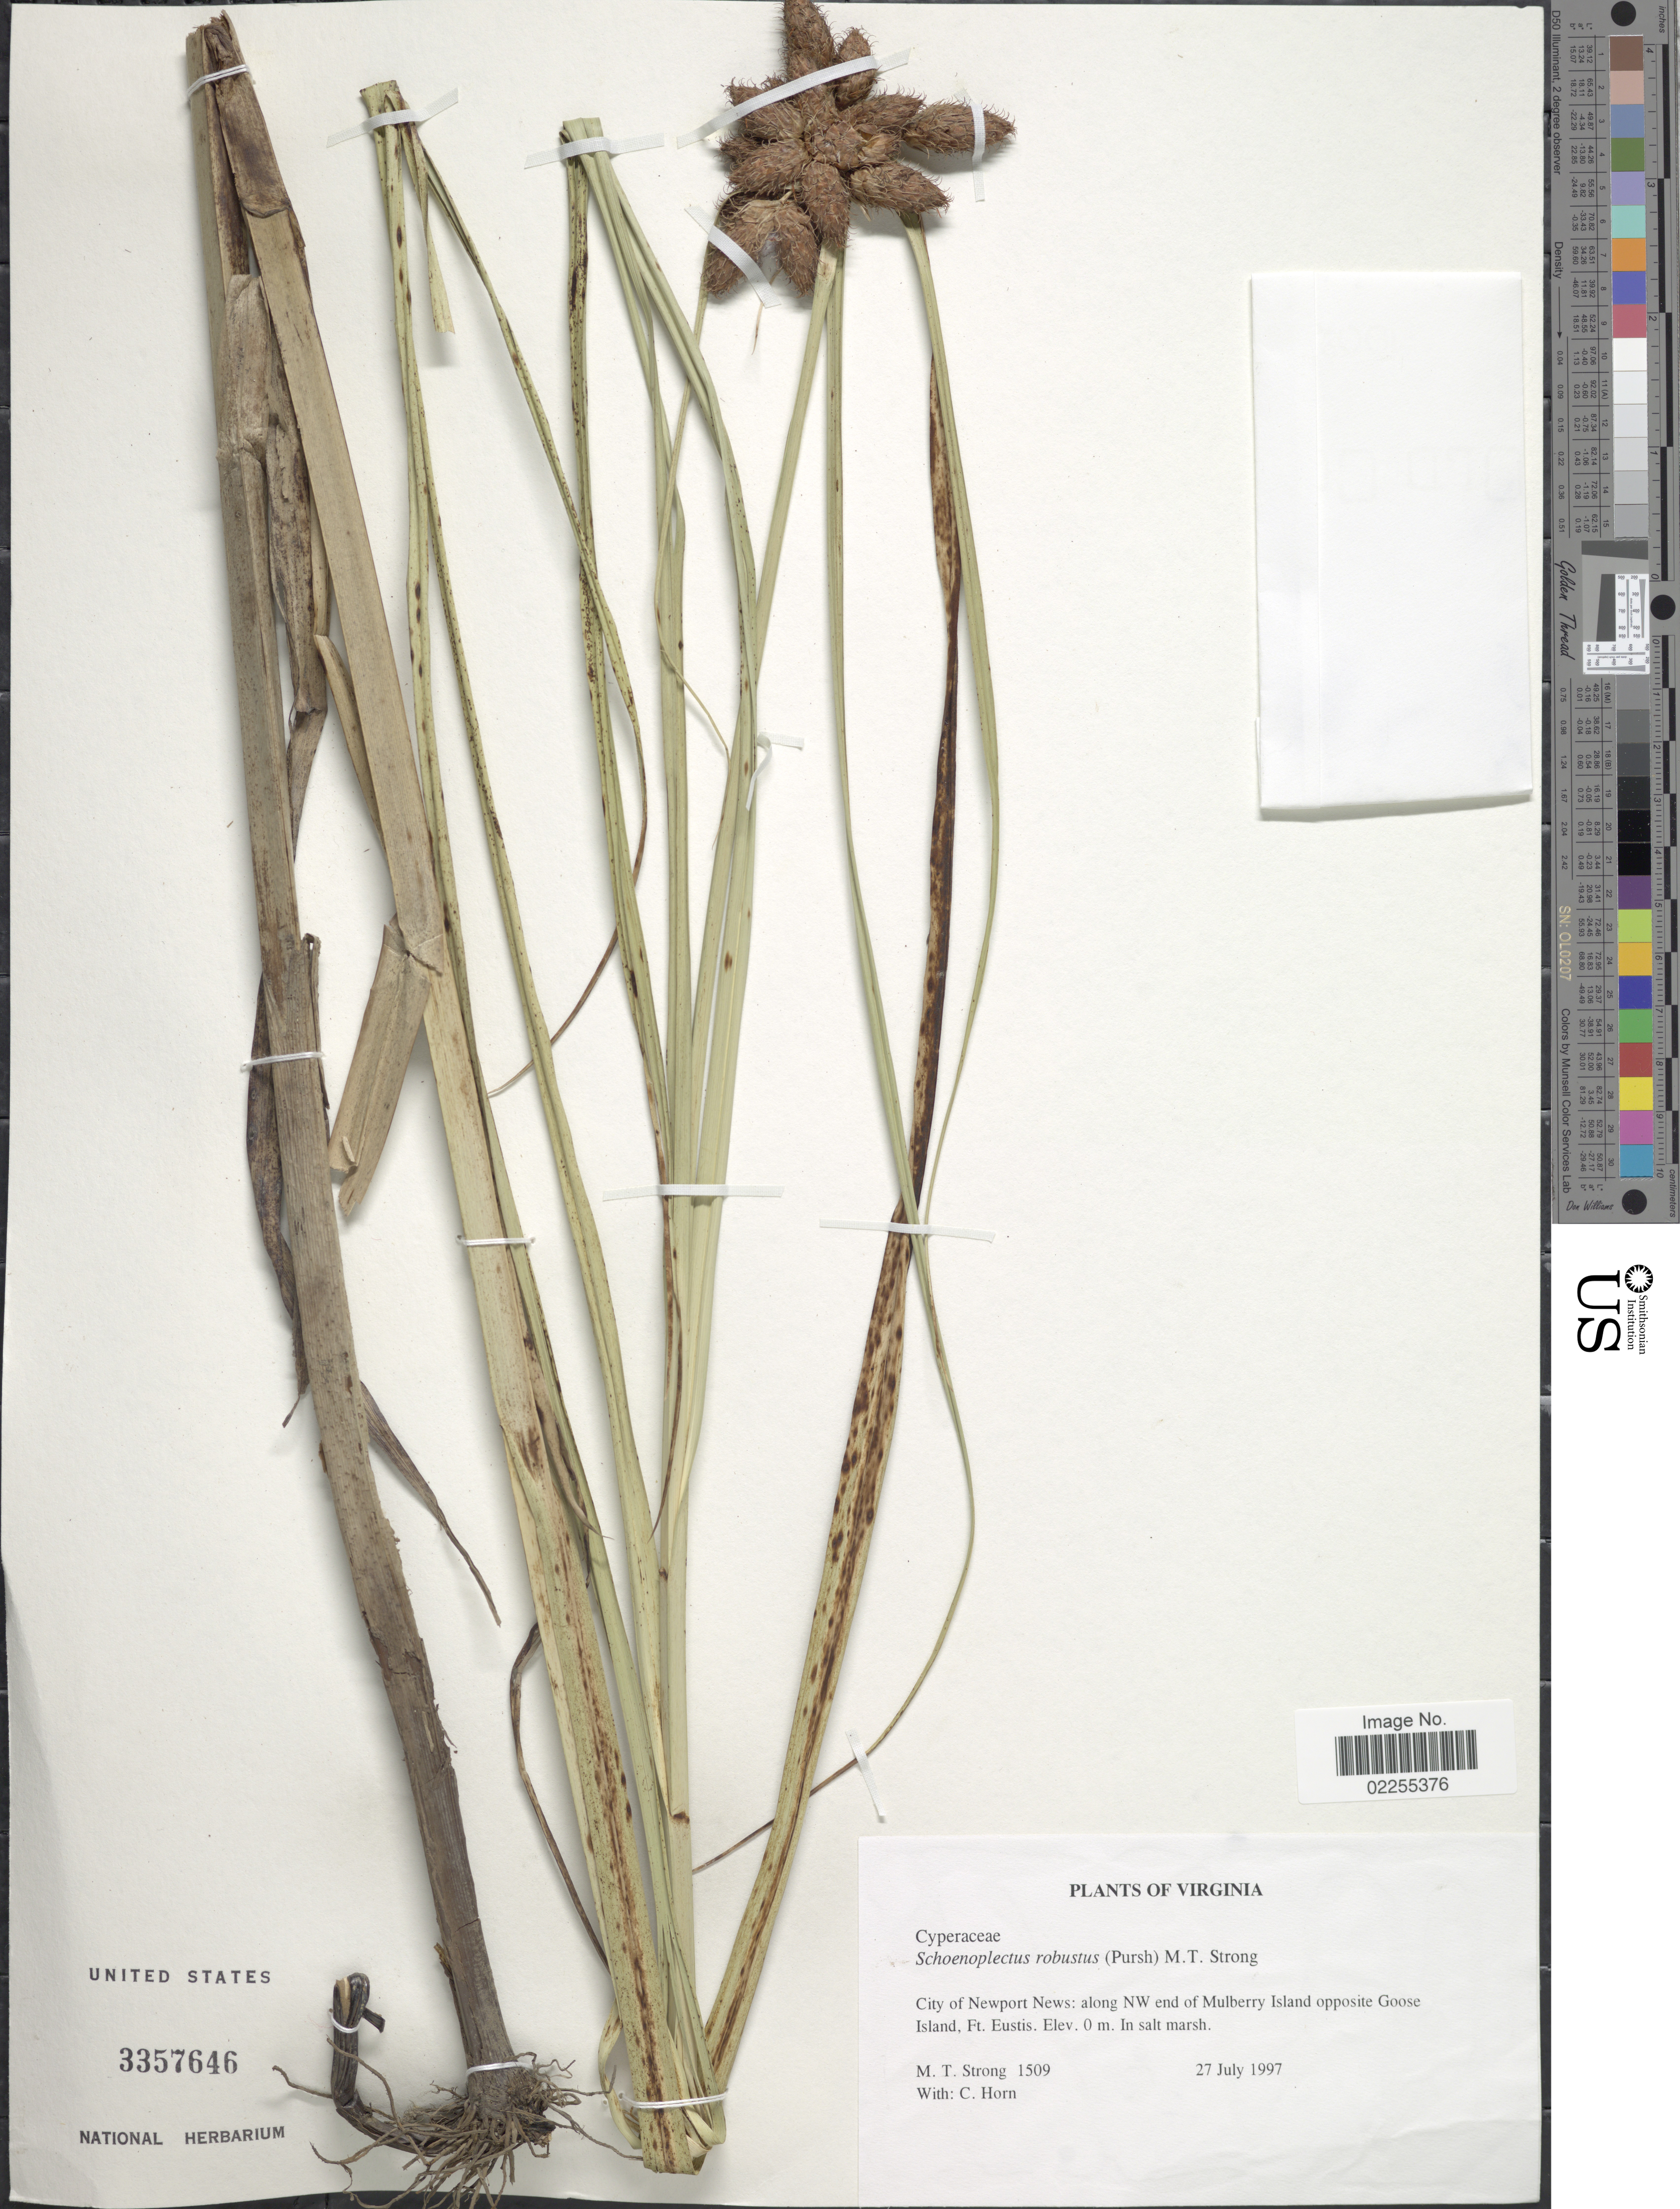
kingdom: Plantae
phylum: Tracheophyta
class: Liliopsida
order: Poales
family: Cyperaceae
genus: Bolboschoenus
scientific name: Bolboschoenus robustus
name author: (Pursh) Soják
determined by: Strong, M. T., (US), Smithsonian Institution - National Museum of Natural History (UNITED STATES)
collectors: M. T. Strong & C. Horn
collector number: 1509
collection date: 1997-07-27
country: United States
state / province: Virginia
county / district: City of Newport News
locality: City of Newport News: along NW end of Mulberry Island opposite Goose Island, Ft. Eustis.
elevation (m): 0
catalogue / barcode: US 3357646